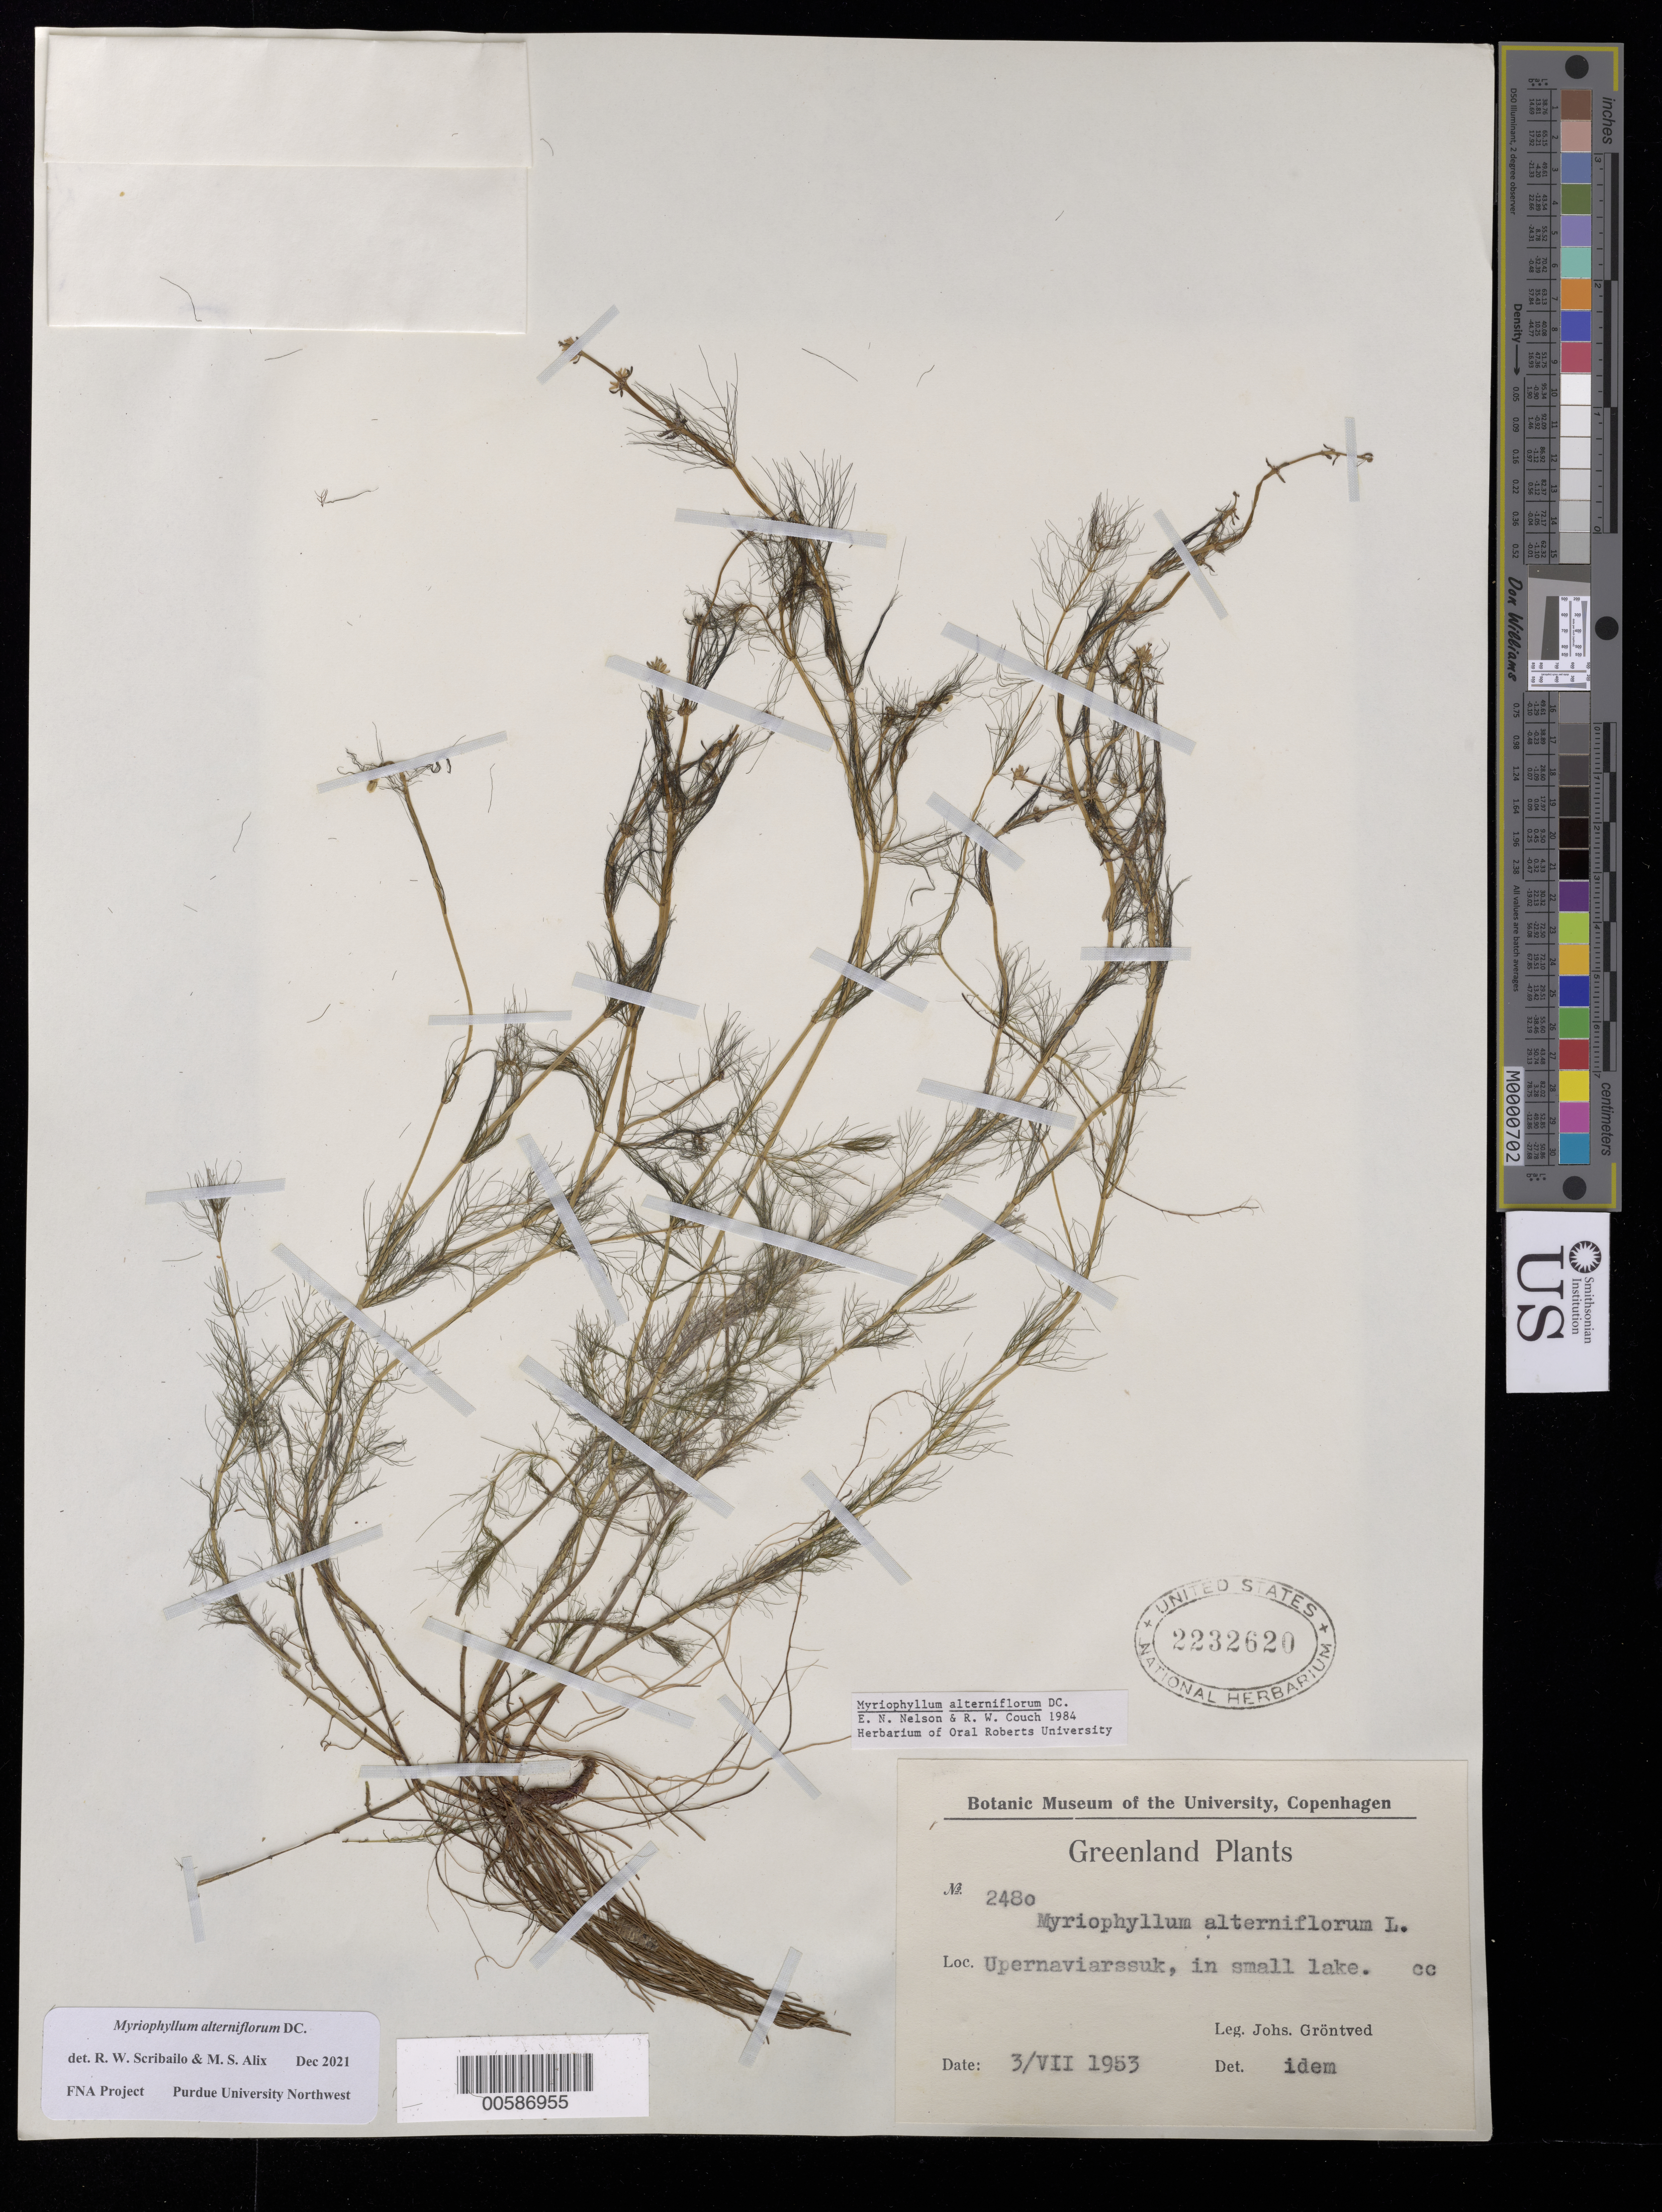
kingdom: Plantae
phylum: Tracheophyta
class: Magnoliopsida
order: Saxifragales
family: Haloragaceae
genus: Myriophyllum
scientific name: Myriophyllum alterniflorum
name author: DC.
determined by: Scribailo, R. W.; Alix, M. S.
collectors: J. Gröntved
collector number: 2480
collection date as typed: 03 Jul 1953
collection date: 1953-07-03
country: Greenland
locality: Upernaviarssuk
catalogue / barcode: US 2232620